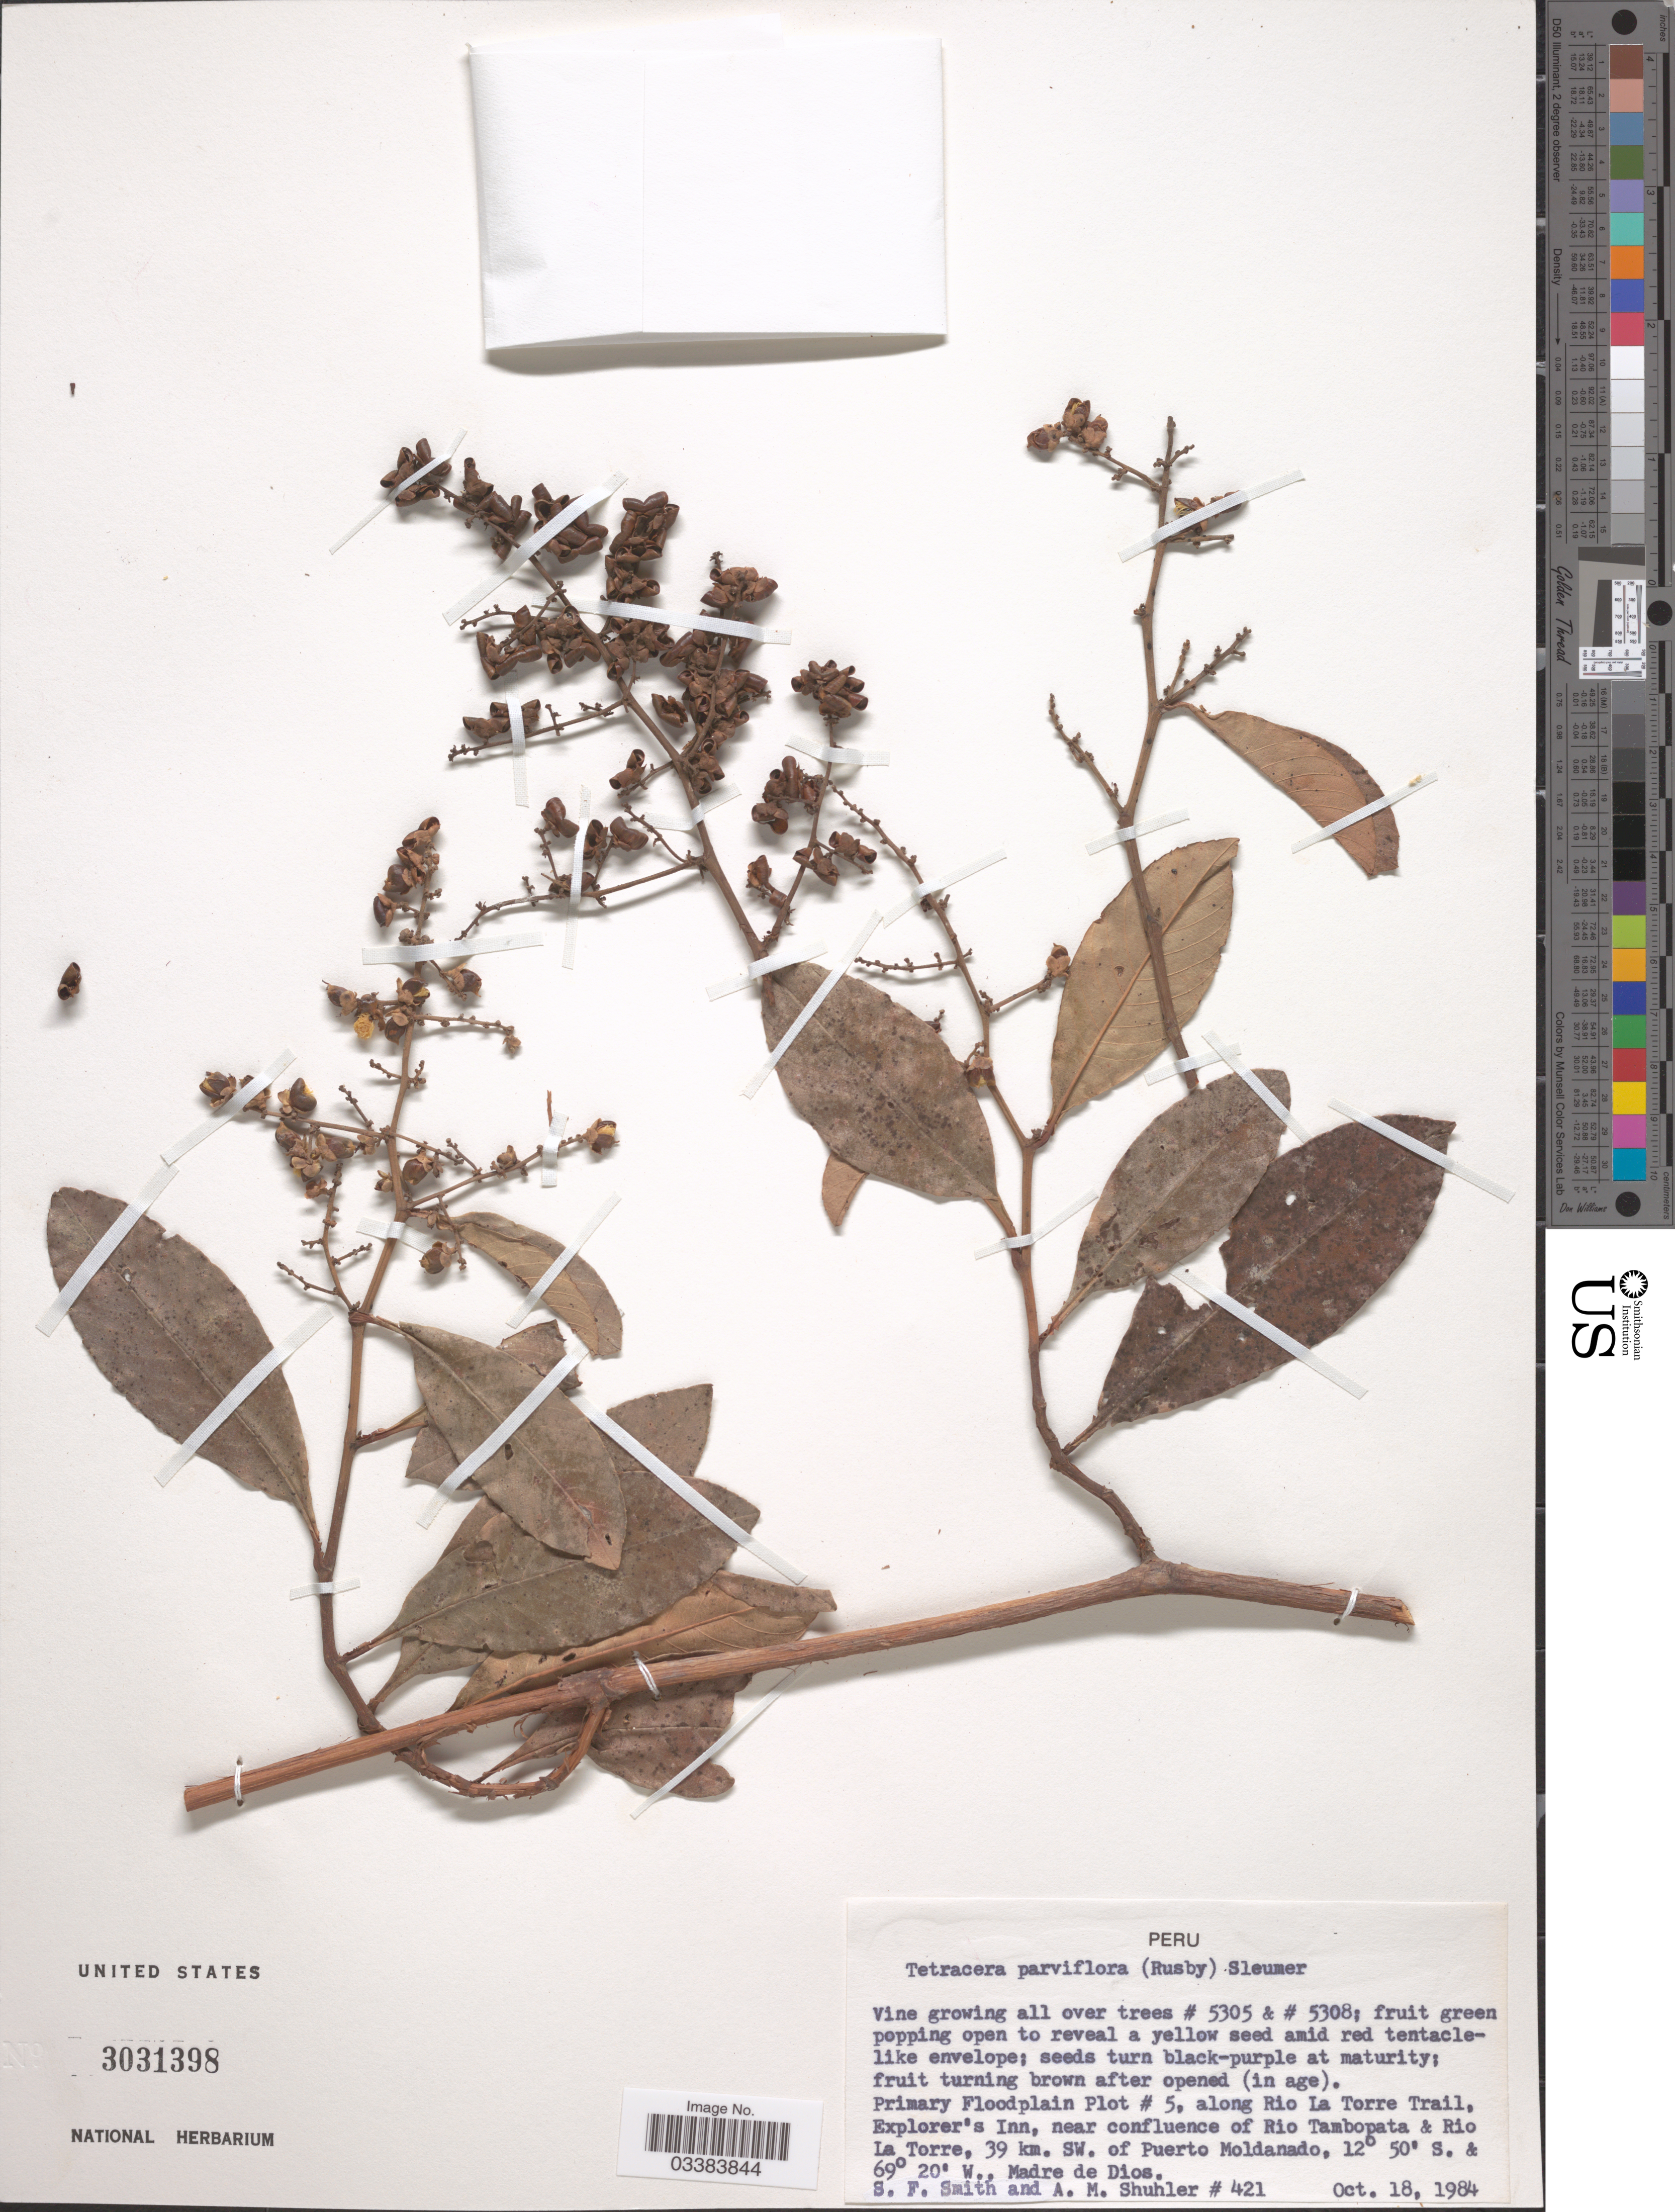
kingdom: Plantae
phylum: Tracheophyta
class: Magnoliopsida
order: Dilleniales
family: Dilleniaceae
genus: Tetracera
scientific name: Tetracera parviflora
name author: (Rusby) Sleumer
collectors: S.F. Smith & A. Shuhler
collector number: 421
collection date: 1984-10-18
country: Peru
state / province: Madre de Dios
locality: Primary Floodplain Plot # 5, along Rio La Torre Trail, Explorer's Inn, near confluence of Rio Tambopata & Rio La Torre, 39 km. SW. of Puerto Moldonado.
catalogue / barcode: US 3031398